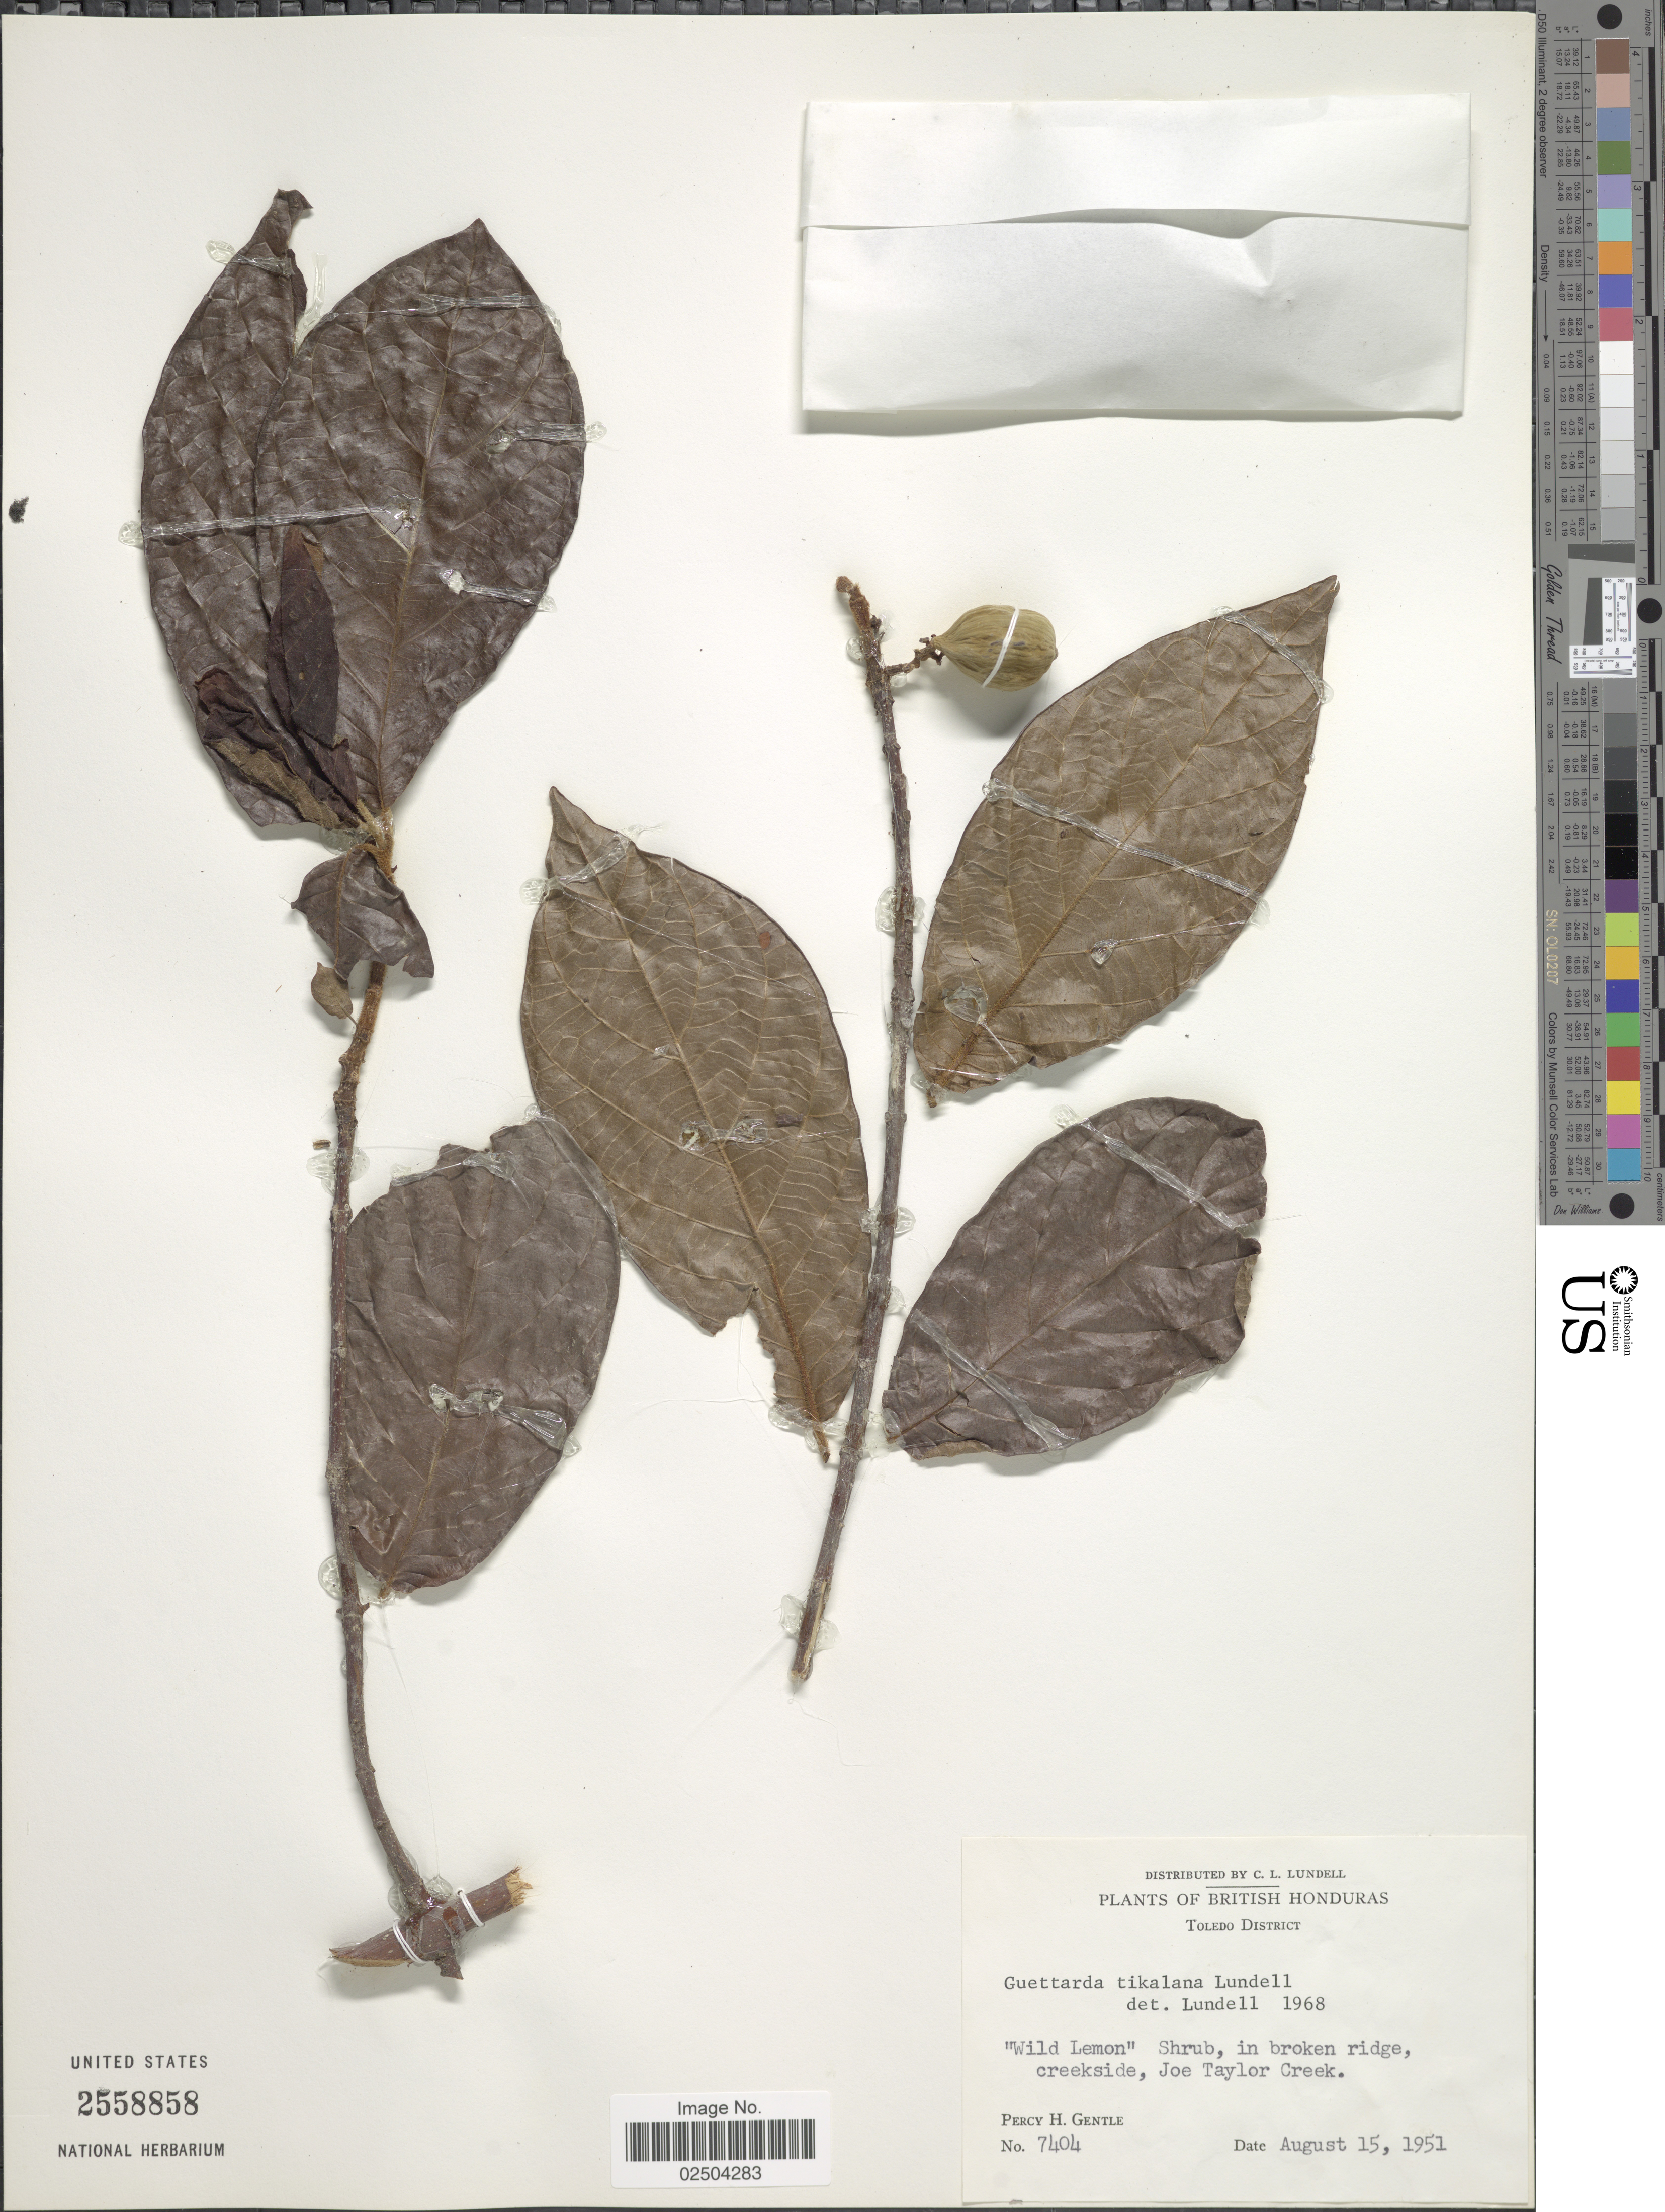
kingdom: Plantae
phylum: Tracheophyta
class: Magnoliopsida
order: Gentianales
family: Rubiaceae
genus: Guettarda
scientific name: Guettarda tikalana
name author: Lundell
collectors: P. H. Gentle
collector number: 7404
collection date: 1951-08-15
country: Belize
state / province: Toledo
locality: British Honduras, Toledo District, in broke ridge, creekside, Joe Taylor Creek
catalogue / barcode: US 2558858